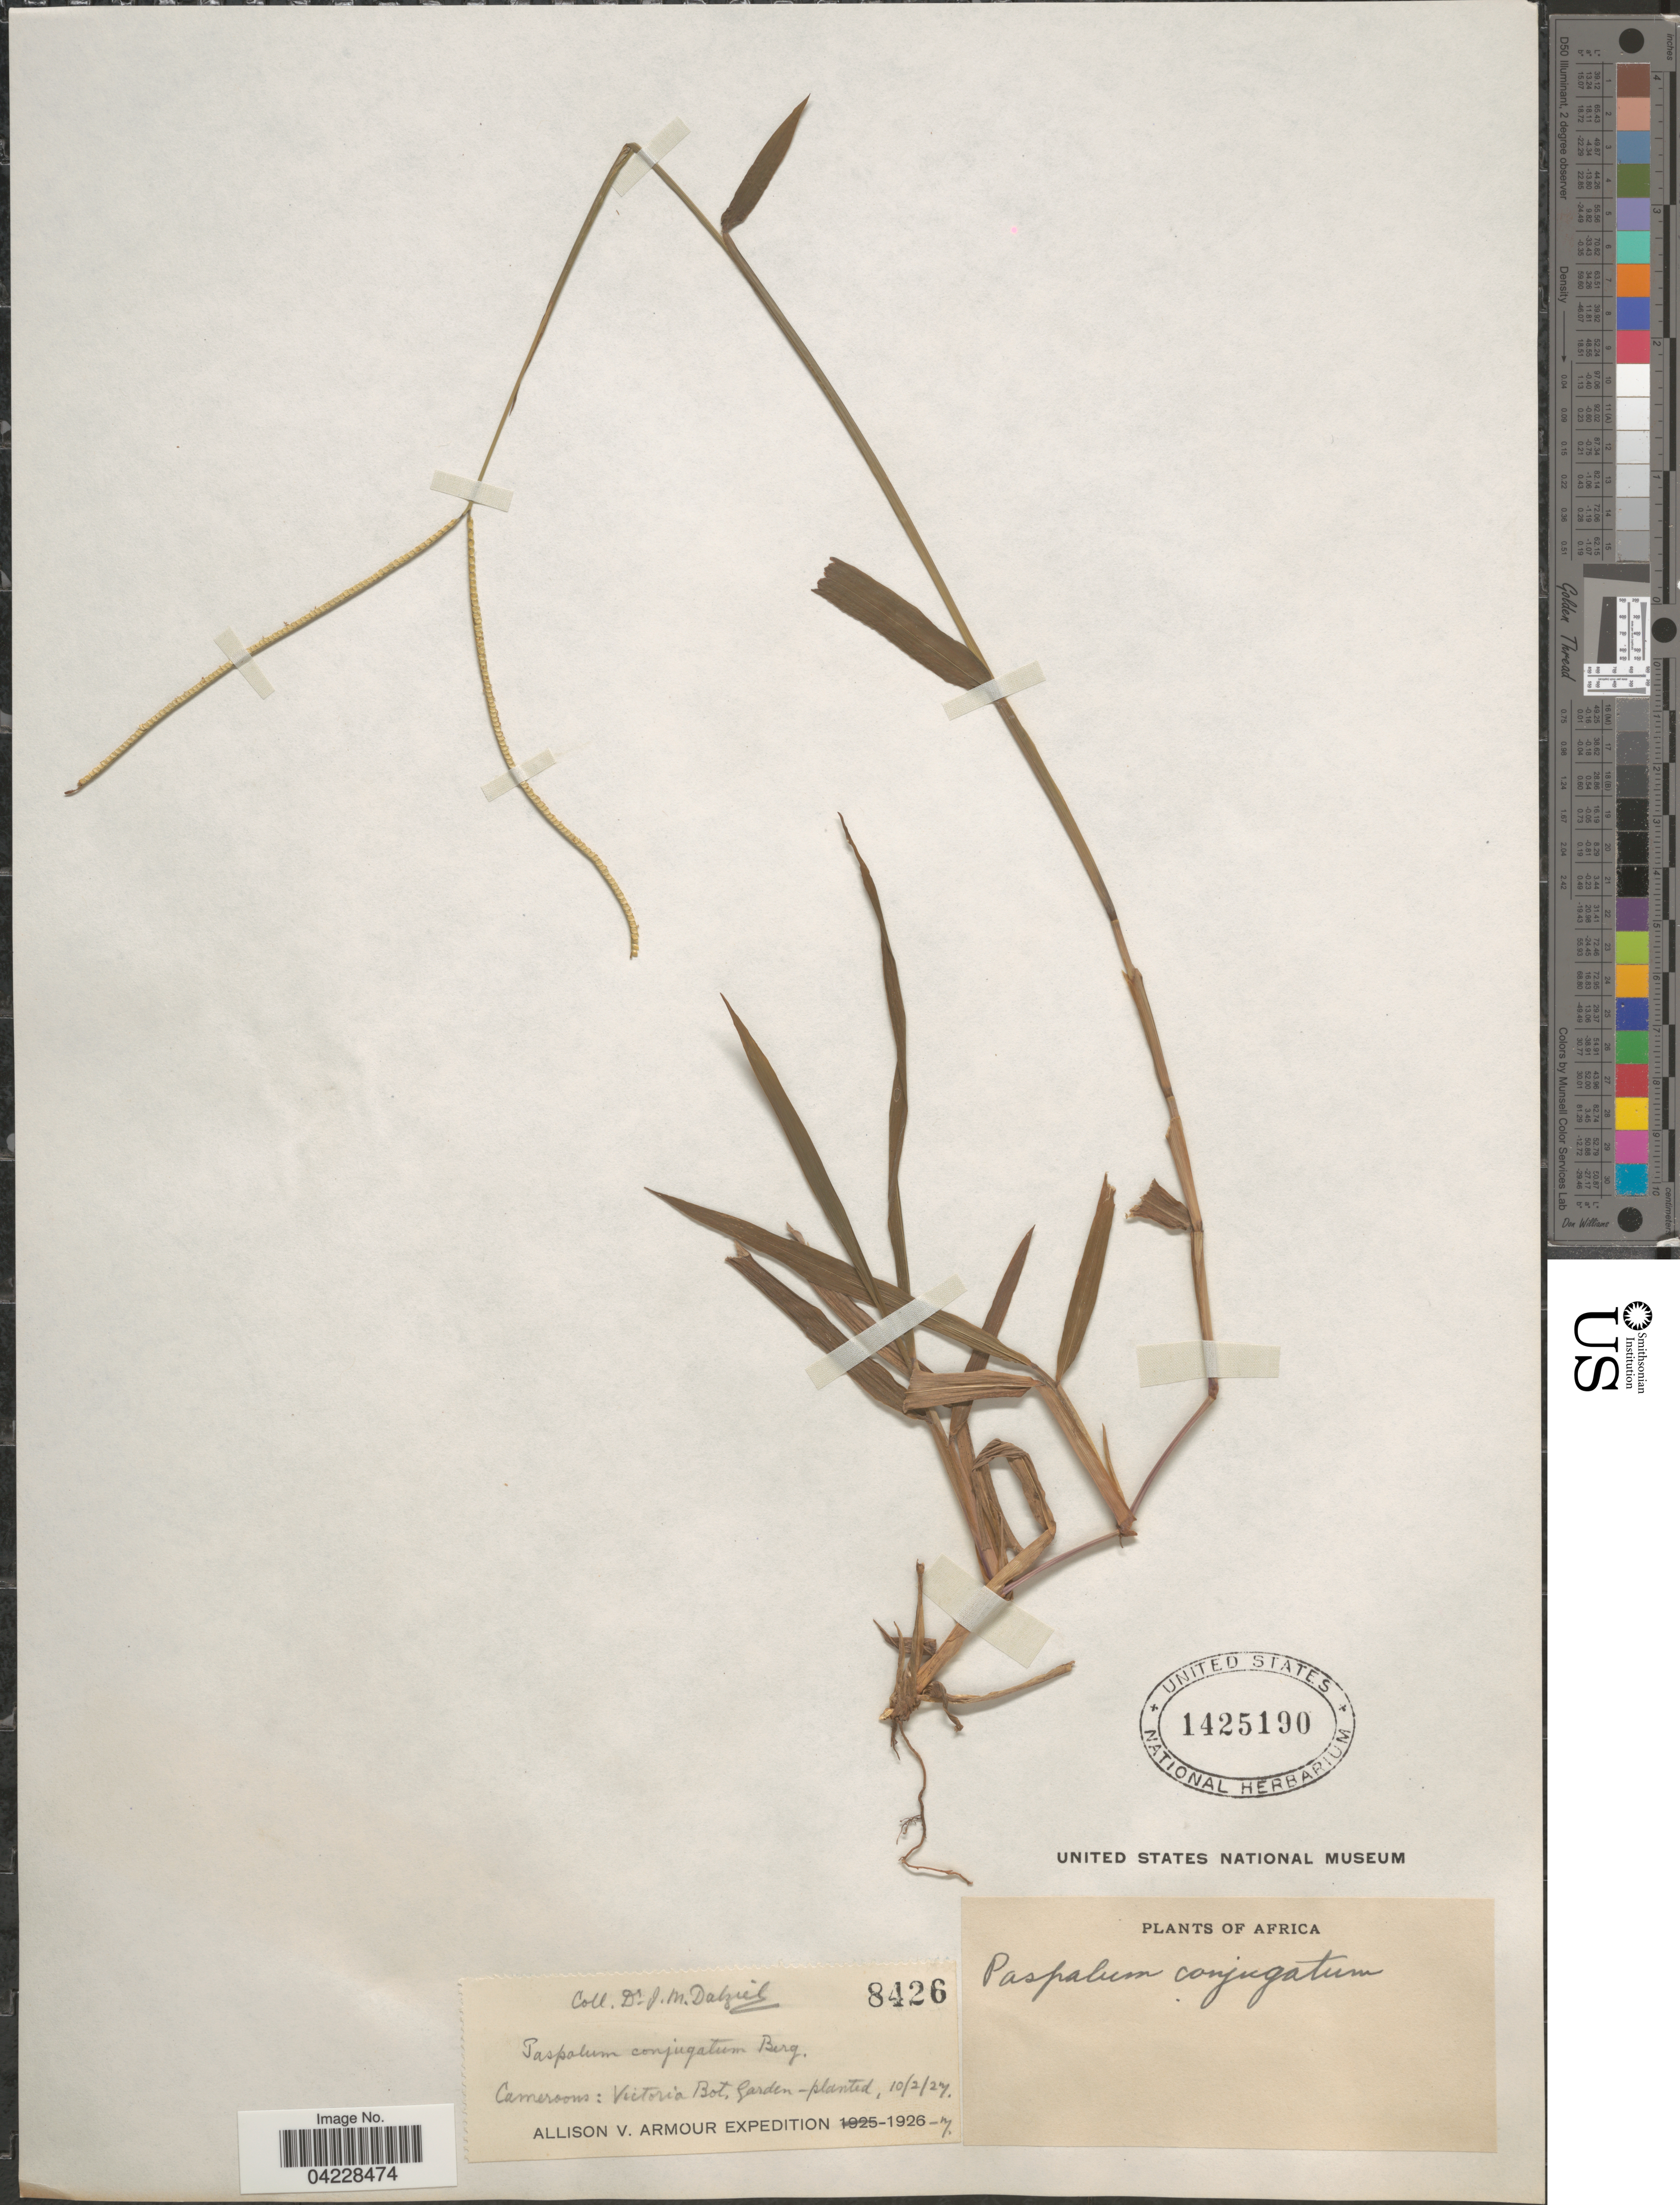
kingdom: Plantae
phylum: Tracheophyta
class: Liliopsida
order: Poales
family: Poaceae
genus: Paspalum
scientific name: Paspalum conjugatum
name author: P.J. Bergius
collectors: J. Dalziel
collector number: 8426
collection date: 1927-02-10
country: Cameroon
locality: Victoria Bot. Garden. Allison v. Armour Expedition 1926-7.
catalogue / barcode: US 1425190